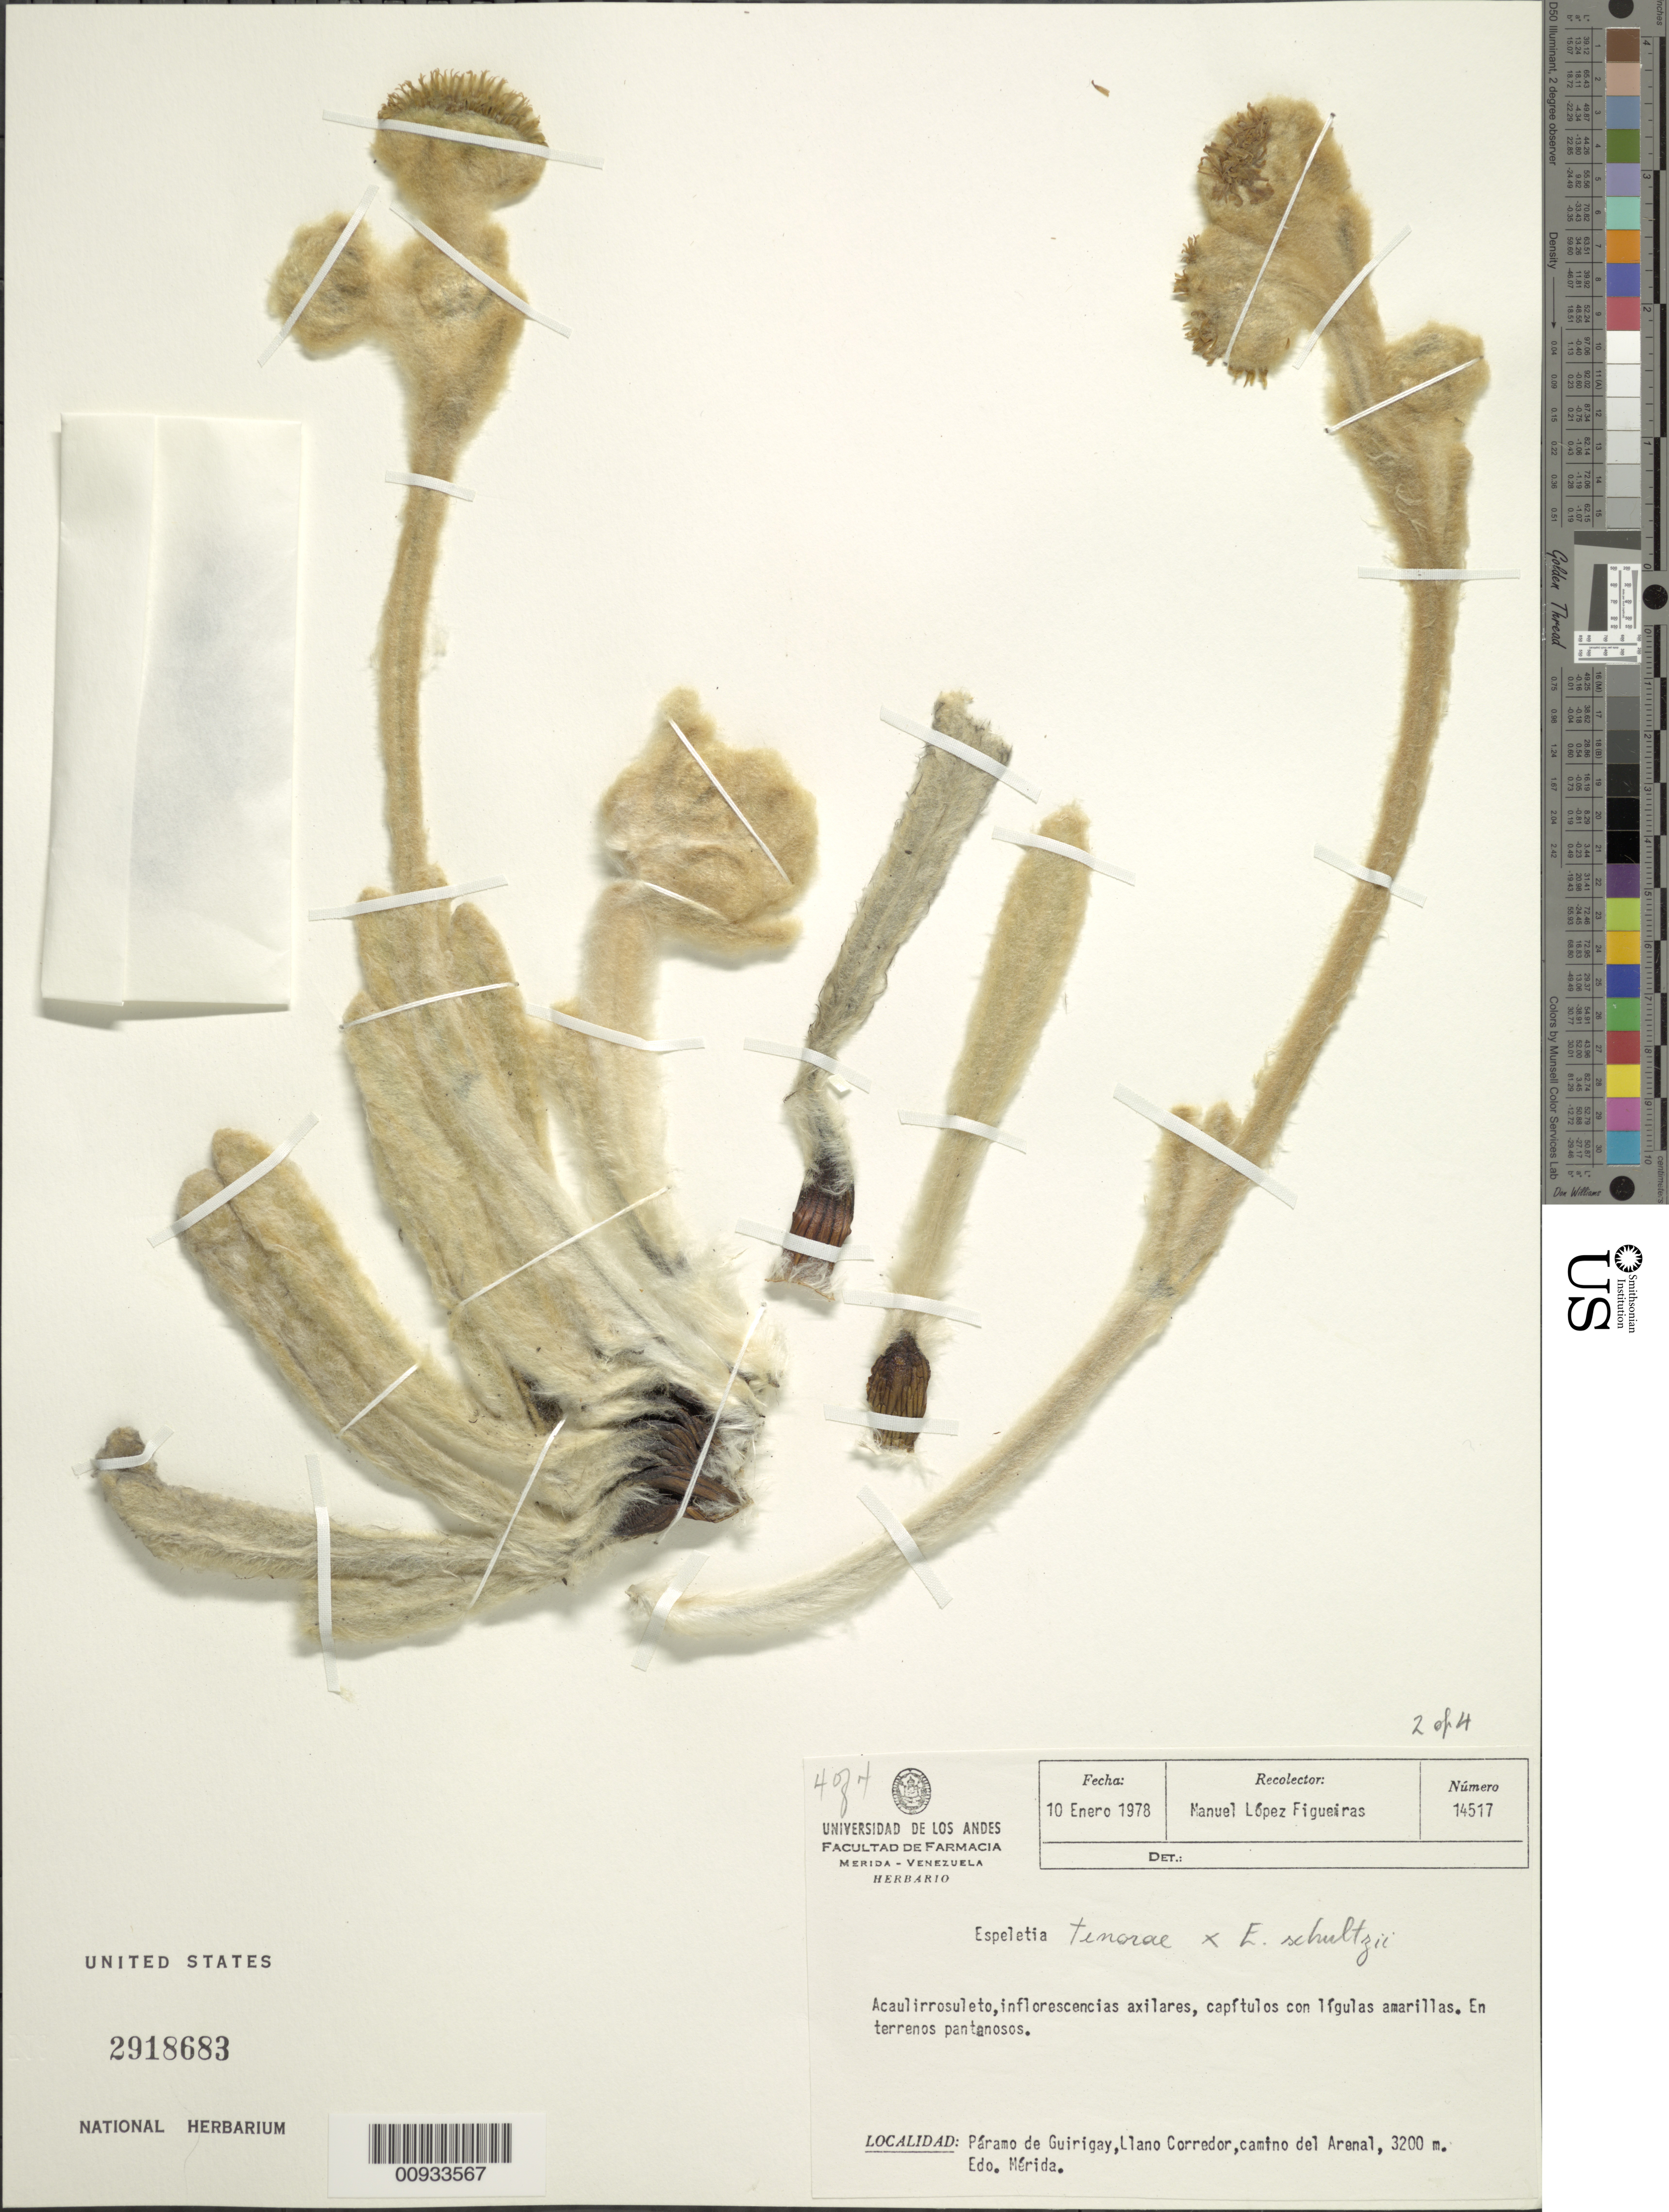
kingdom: Plantae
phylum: Tracheophyta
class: Magnoliopsida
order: Asterales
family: Asteraceae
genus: Espeletia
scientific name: Espeletia schultzii x E. tenorae Aristeg.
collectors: M. López Figueiras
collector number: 14517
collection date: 1978-01-10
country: Venezuela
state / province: Mérida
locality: Paramo de Guirigay, Llano Corredor, camino del Arenal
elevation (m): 3200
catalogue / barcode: US 2918683